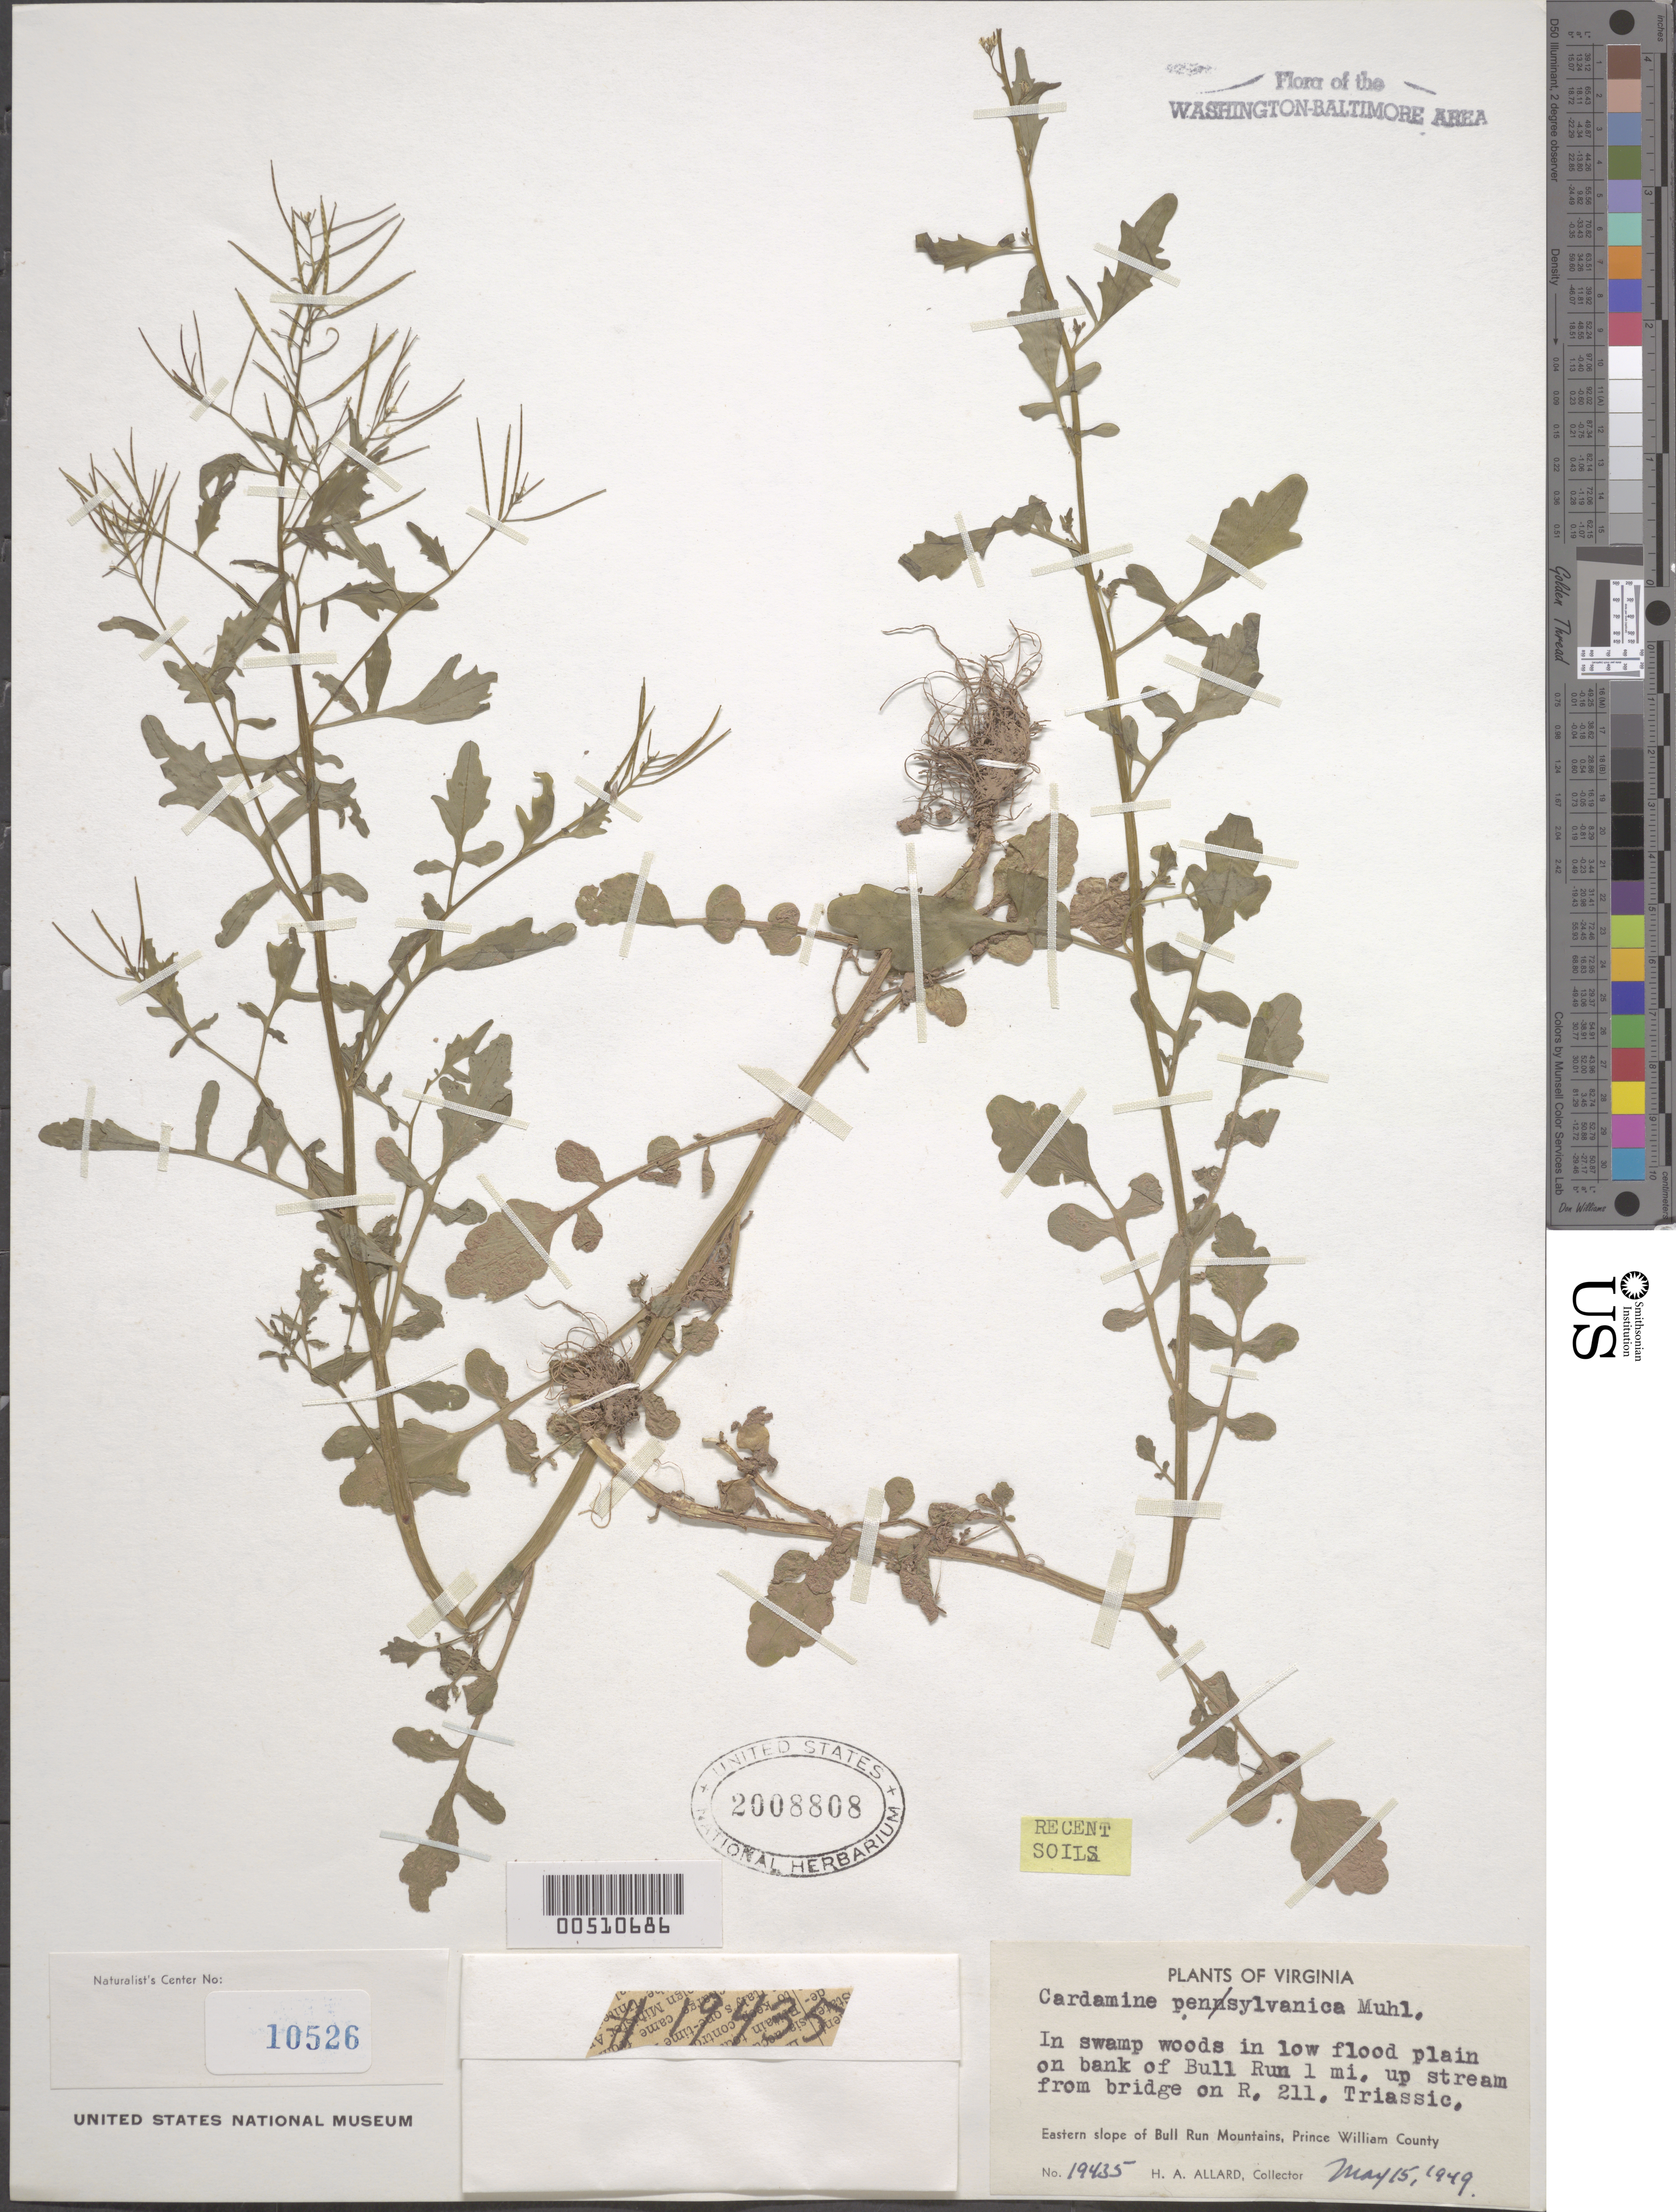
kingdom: Plantae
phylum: Tracheophyta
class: Magnoliopsida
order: Brassicales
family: Brassicaceae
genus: Cardamine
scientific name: Cardamine pensylvanica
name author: Muhl. ex Willd.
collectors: H. A. Allard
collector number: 19435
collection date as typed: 15 May 1949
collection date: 1949-05-15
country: United States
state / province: Virginia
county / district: Prince William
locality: Bull Run, 1 mi. upstream from Bridge on Rt. 211, E slope of Bull Run Mts. Bull Run Mts.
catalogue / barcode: US 2008808